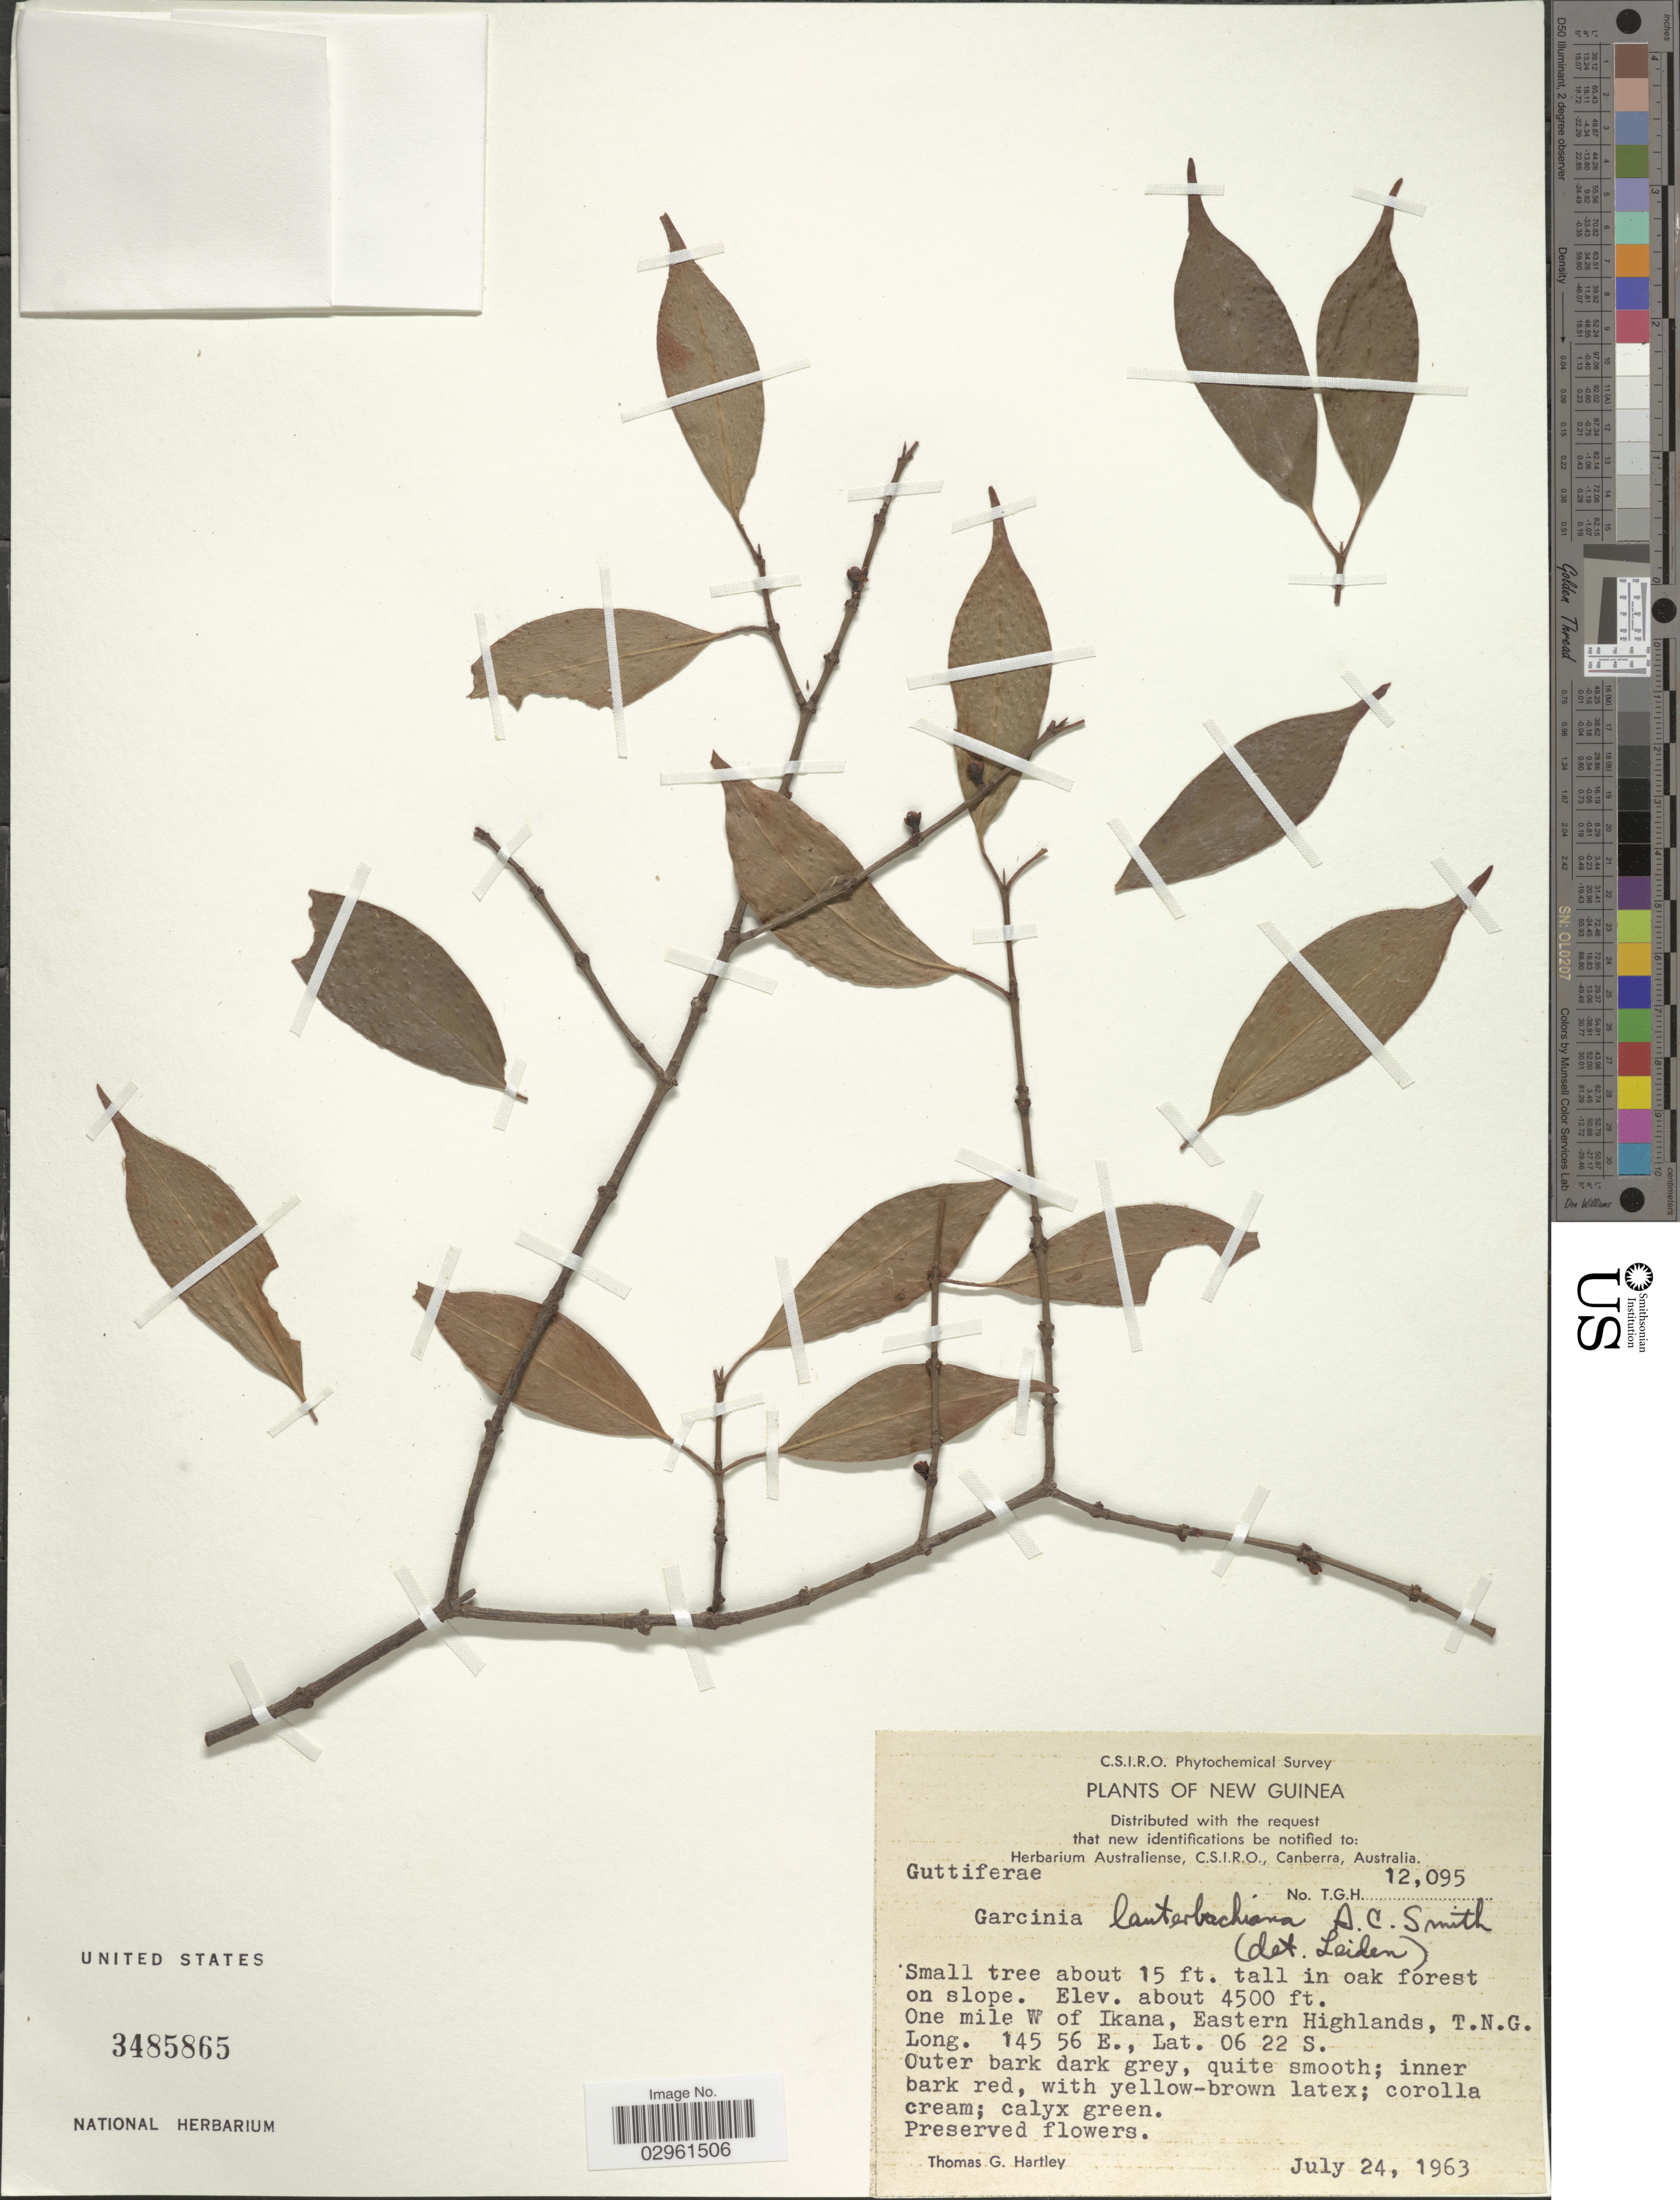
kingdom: Plantae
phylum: Tracheophyta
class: Magnoliopsida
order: Malpighiales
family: Clusiaceae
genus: Garcinia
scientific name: Garcinia lauterbachiana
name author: A.C. Sm.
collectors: T. G. Hartley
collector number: T.G.H.12095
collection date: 1963-07-24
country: Papua New Guinea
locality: New Guinea, one mile W of Ikana, Eastern Highlands, T.N.G.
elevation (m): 1372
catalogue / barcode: US 3485865